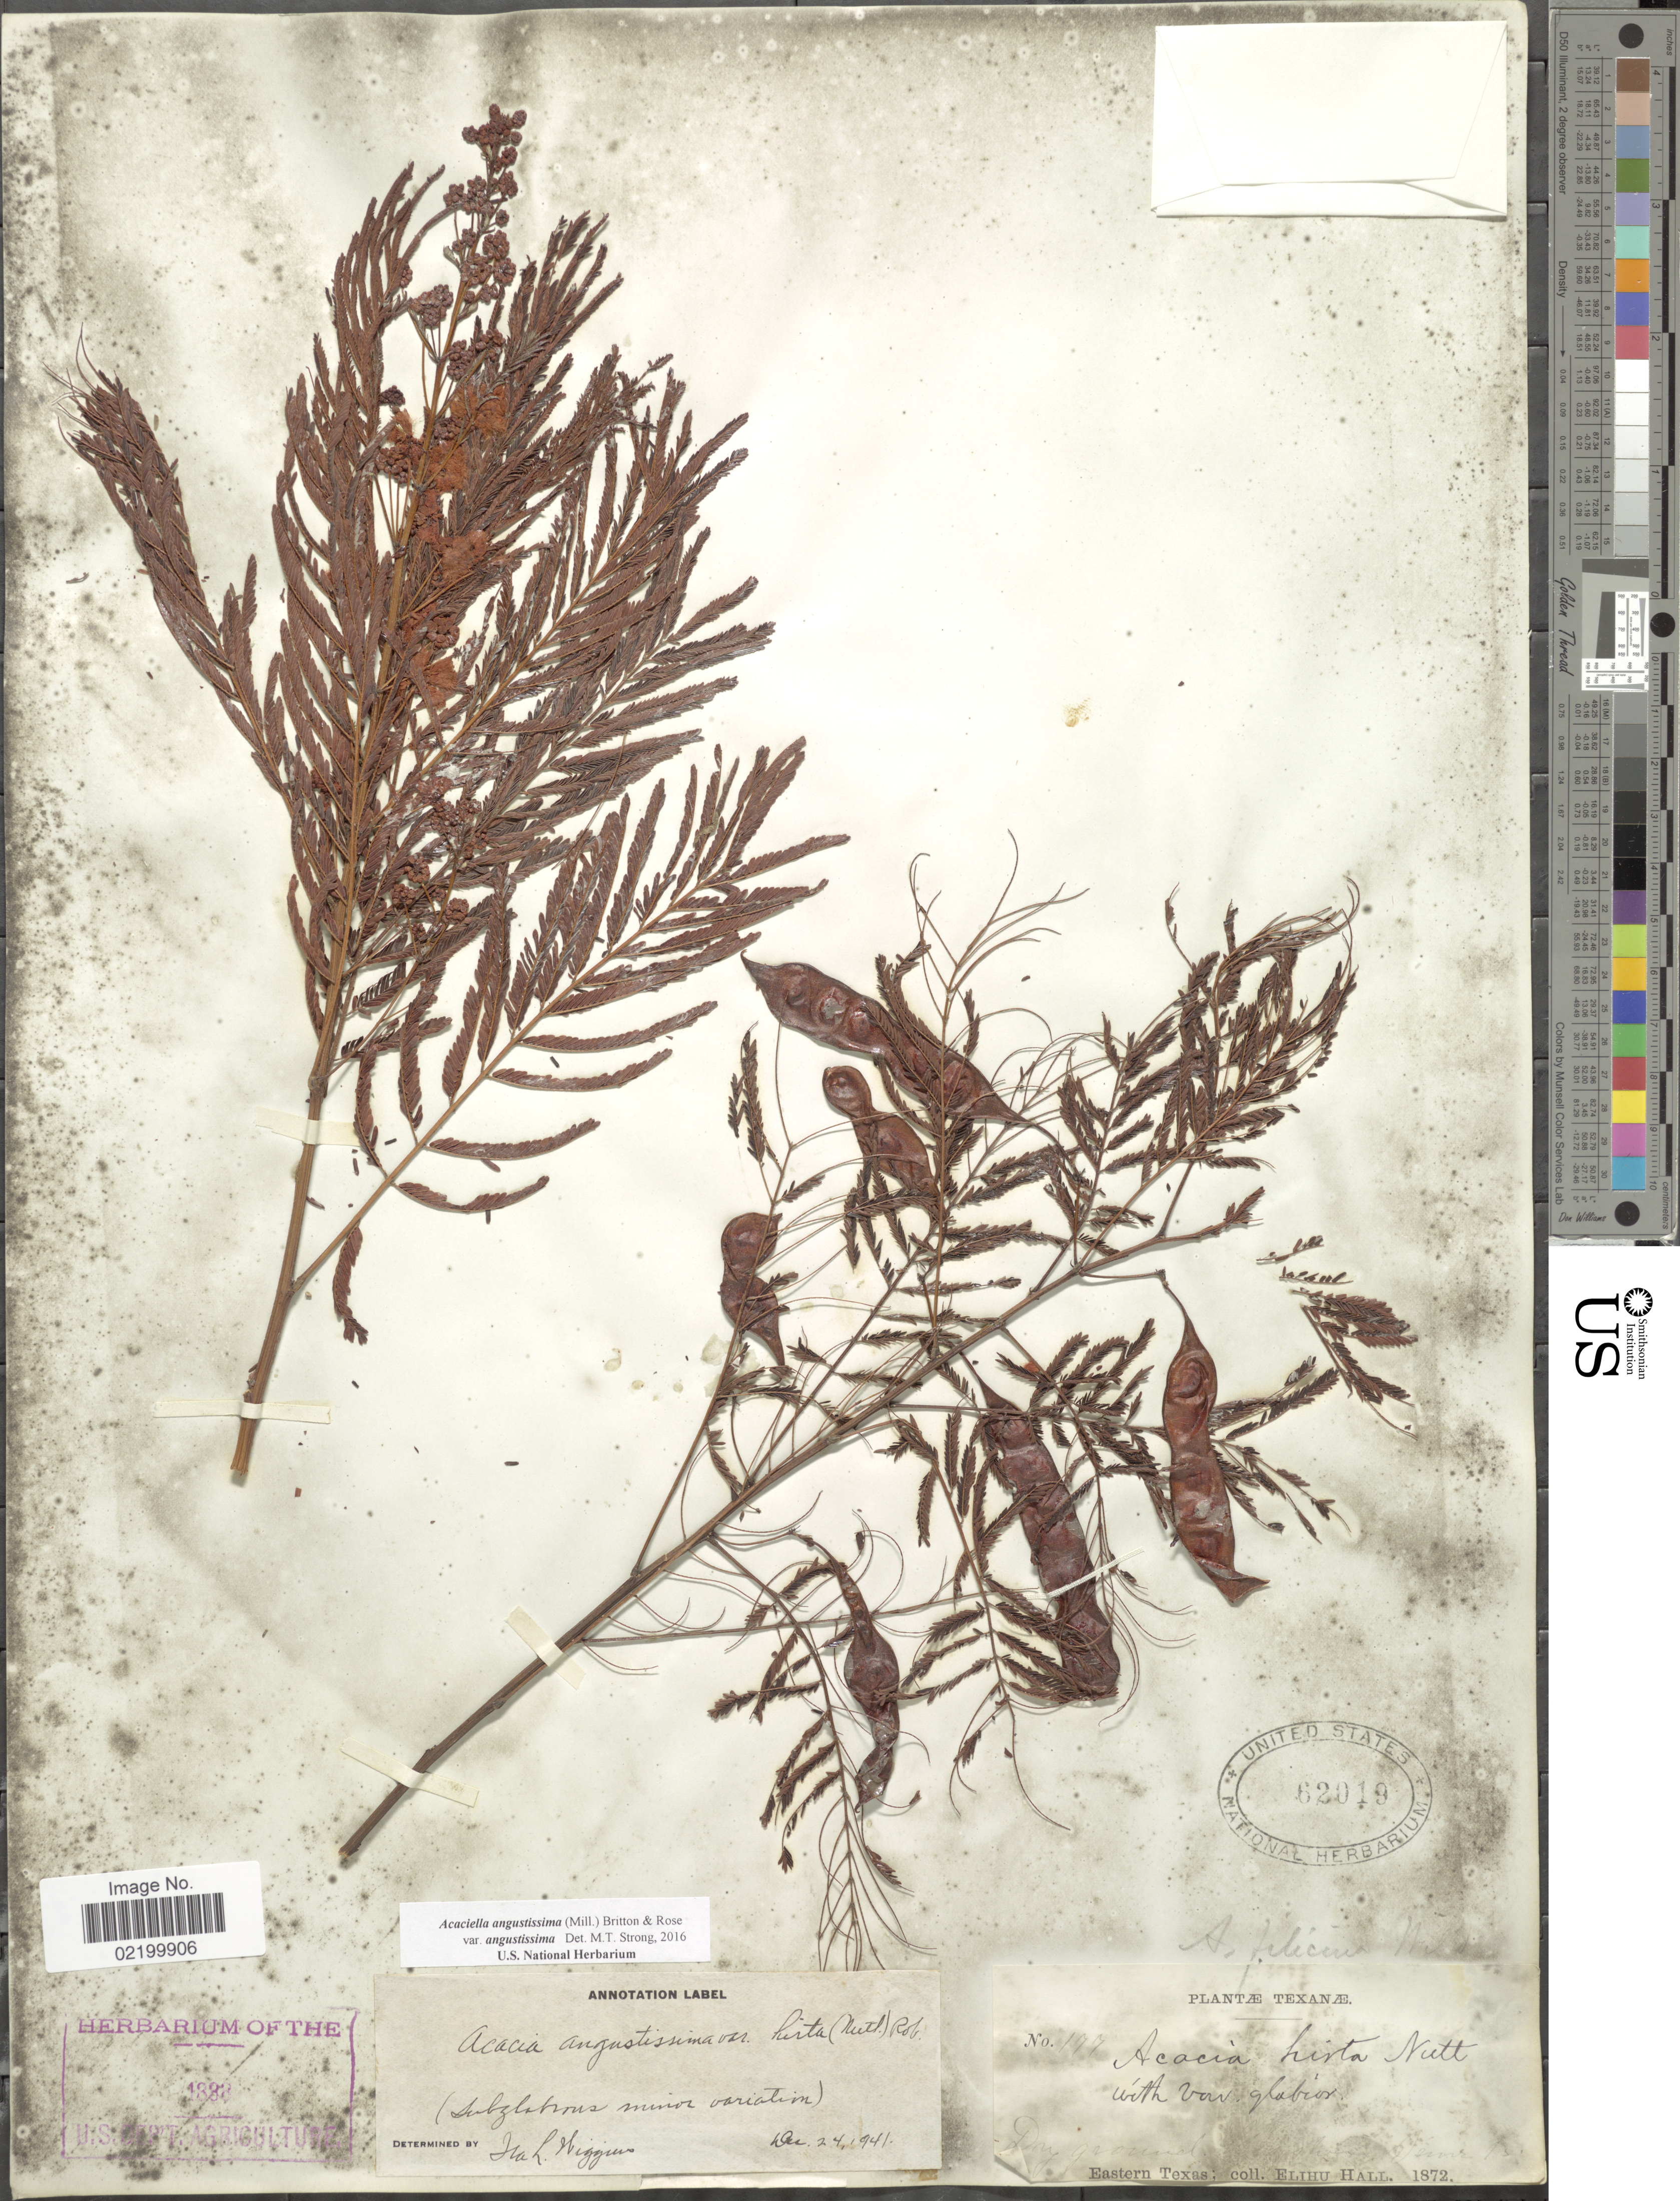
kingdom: Plantae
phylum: Tracheophyta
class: Magnoliopsida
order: Fabales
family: Fabaceae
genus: Acaciella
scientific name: Acaciella angustissima var. angustissima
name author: (Mill.) Britton & Rose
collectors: E. Hall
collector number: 177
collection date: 1872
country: United States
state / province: Texas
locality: Texanae. Eastern Texas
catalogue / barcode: US 62019